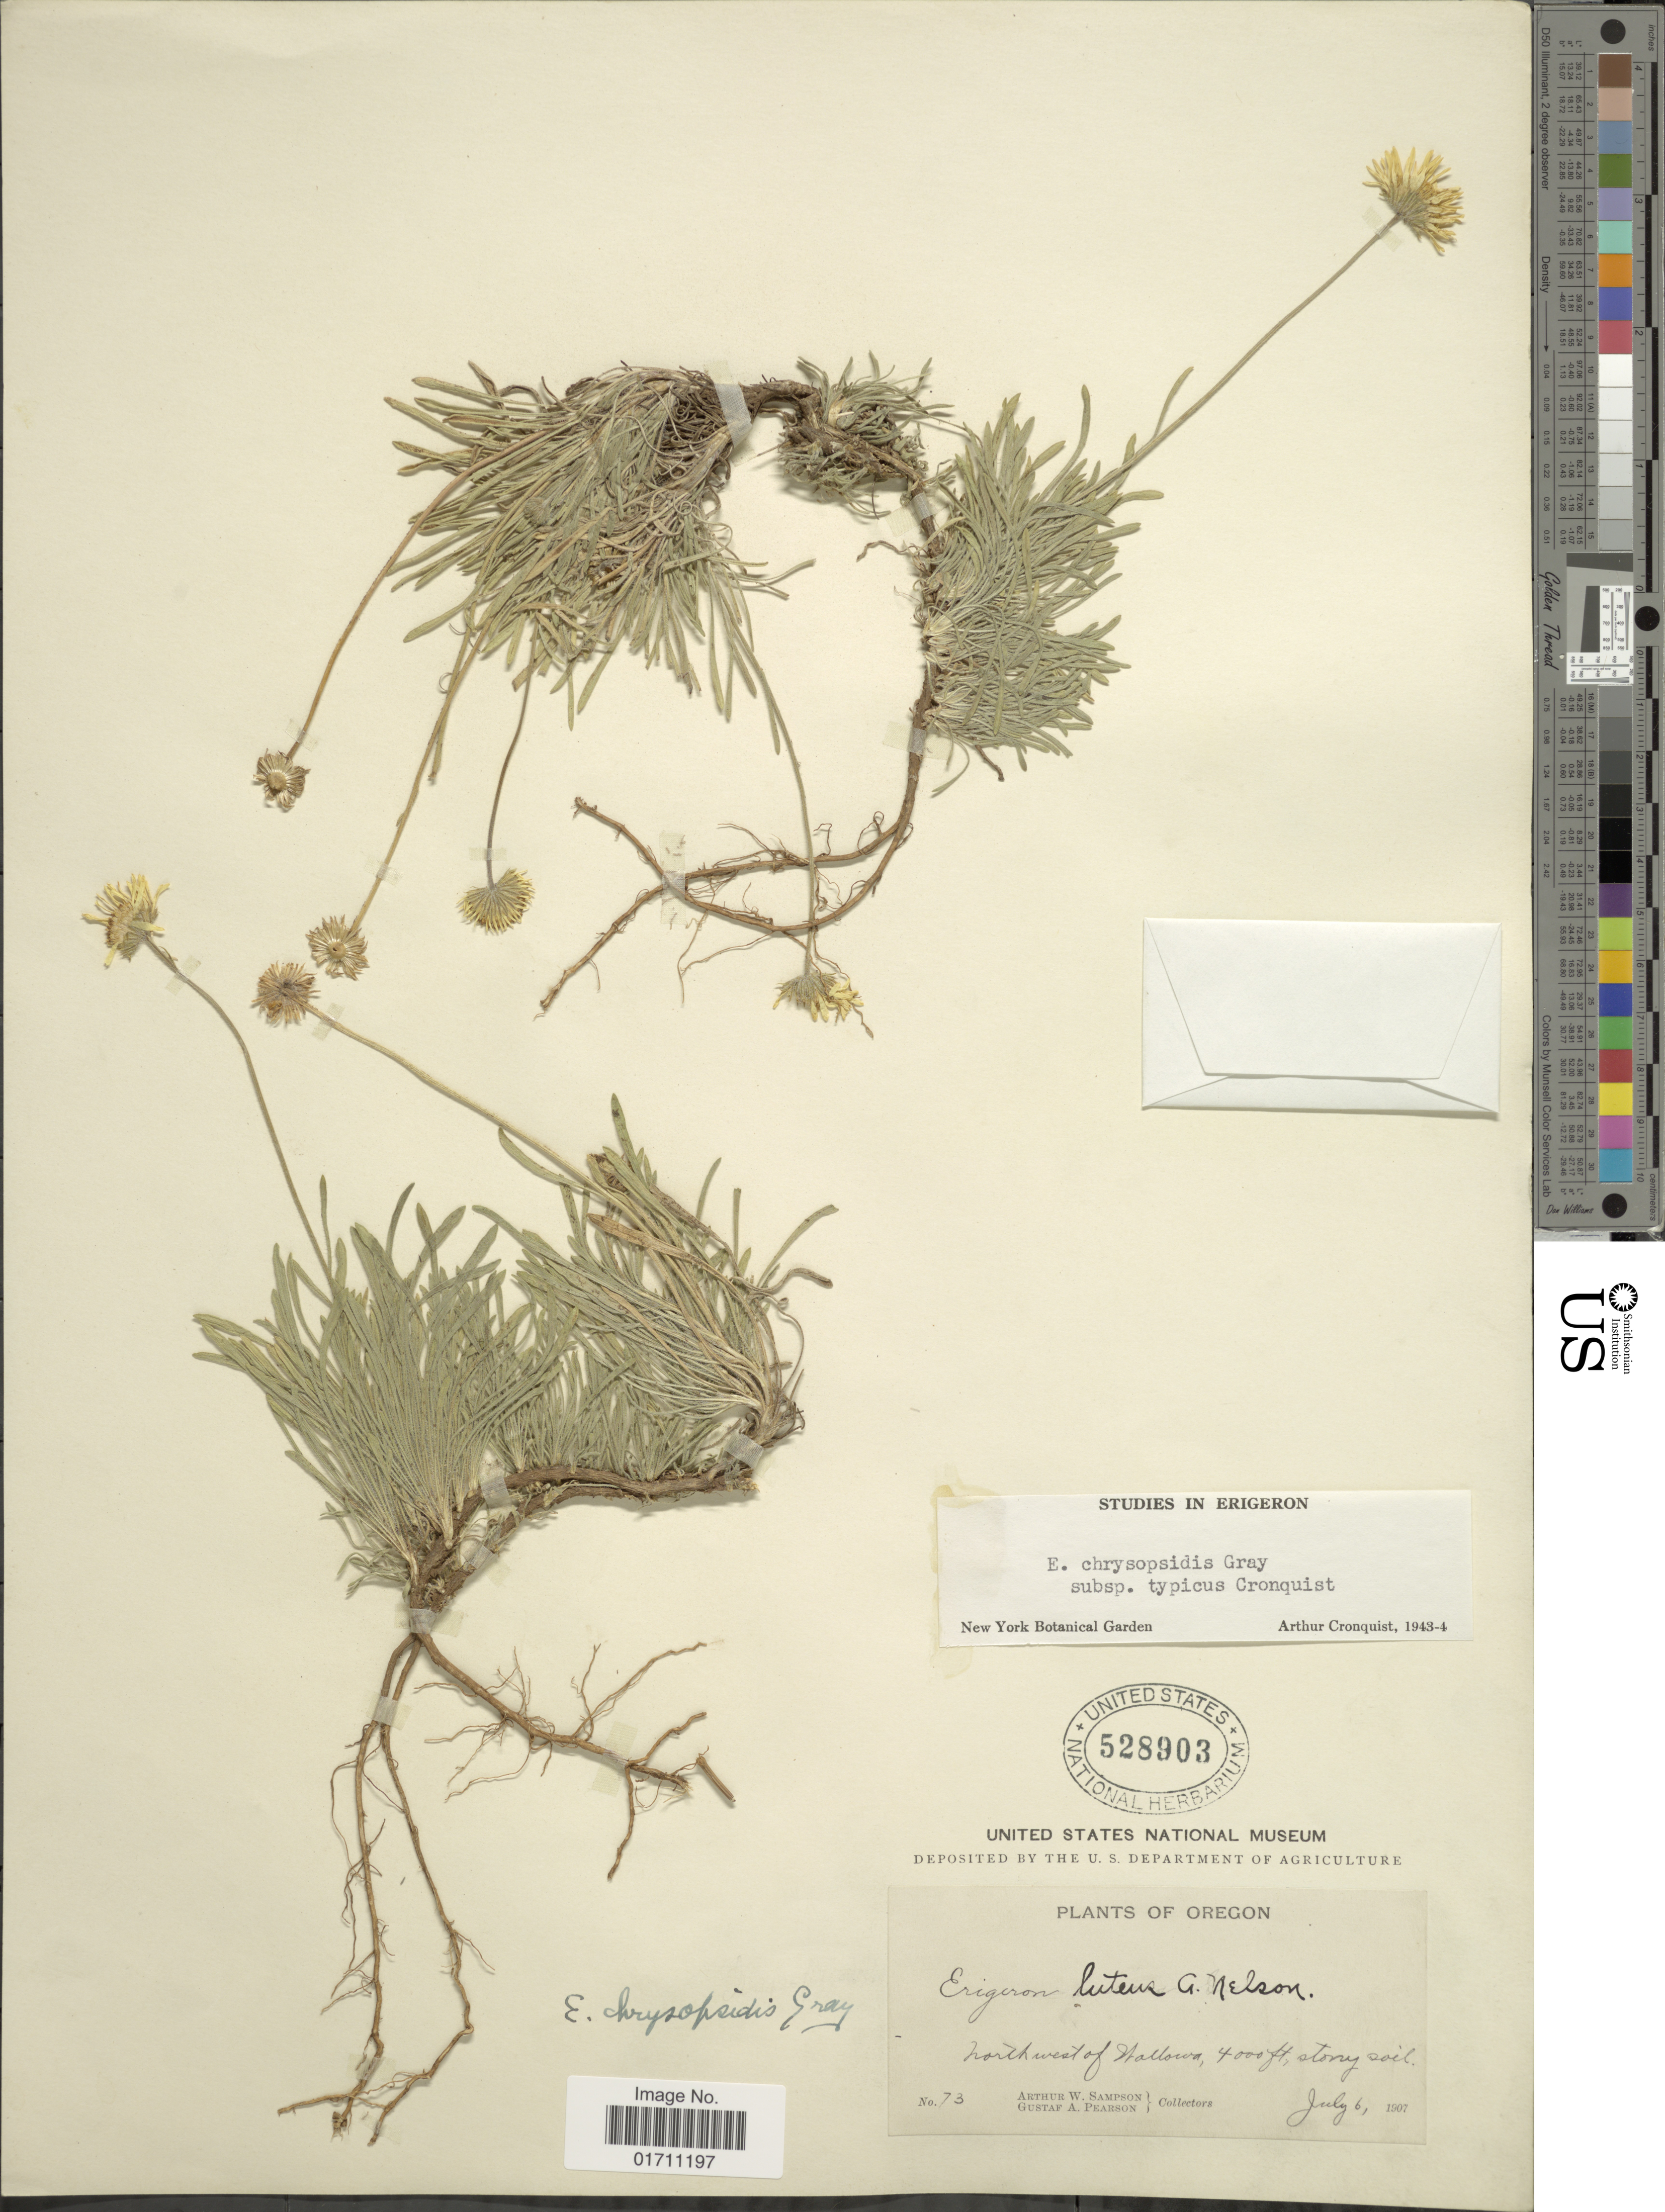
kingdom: Plantae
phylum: Tracheophyta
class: Magnoliopsida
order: Asterales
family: Asteraceae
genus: Erigeron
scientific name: Erigeron chrysopsidis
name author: A. Gray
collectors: A. Sampson & G. A. Pearson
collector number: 73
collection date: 1907-07-06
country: United States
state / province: Oregon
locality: North west of Wallowa, stony soil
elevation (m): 1219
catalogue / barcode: US 528903